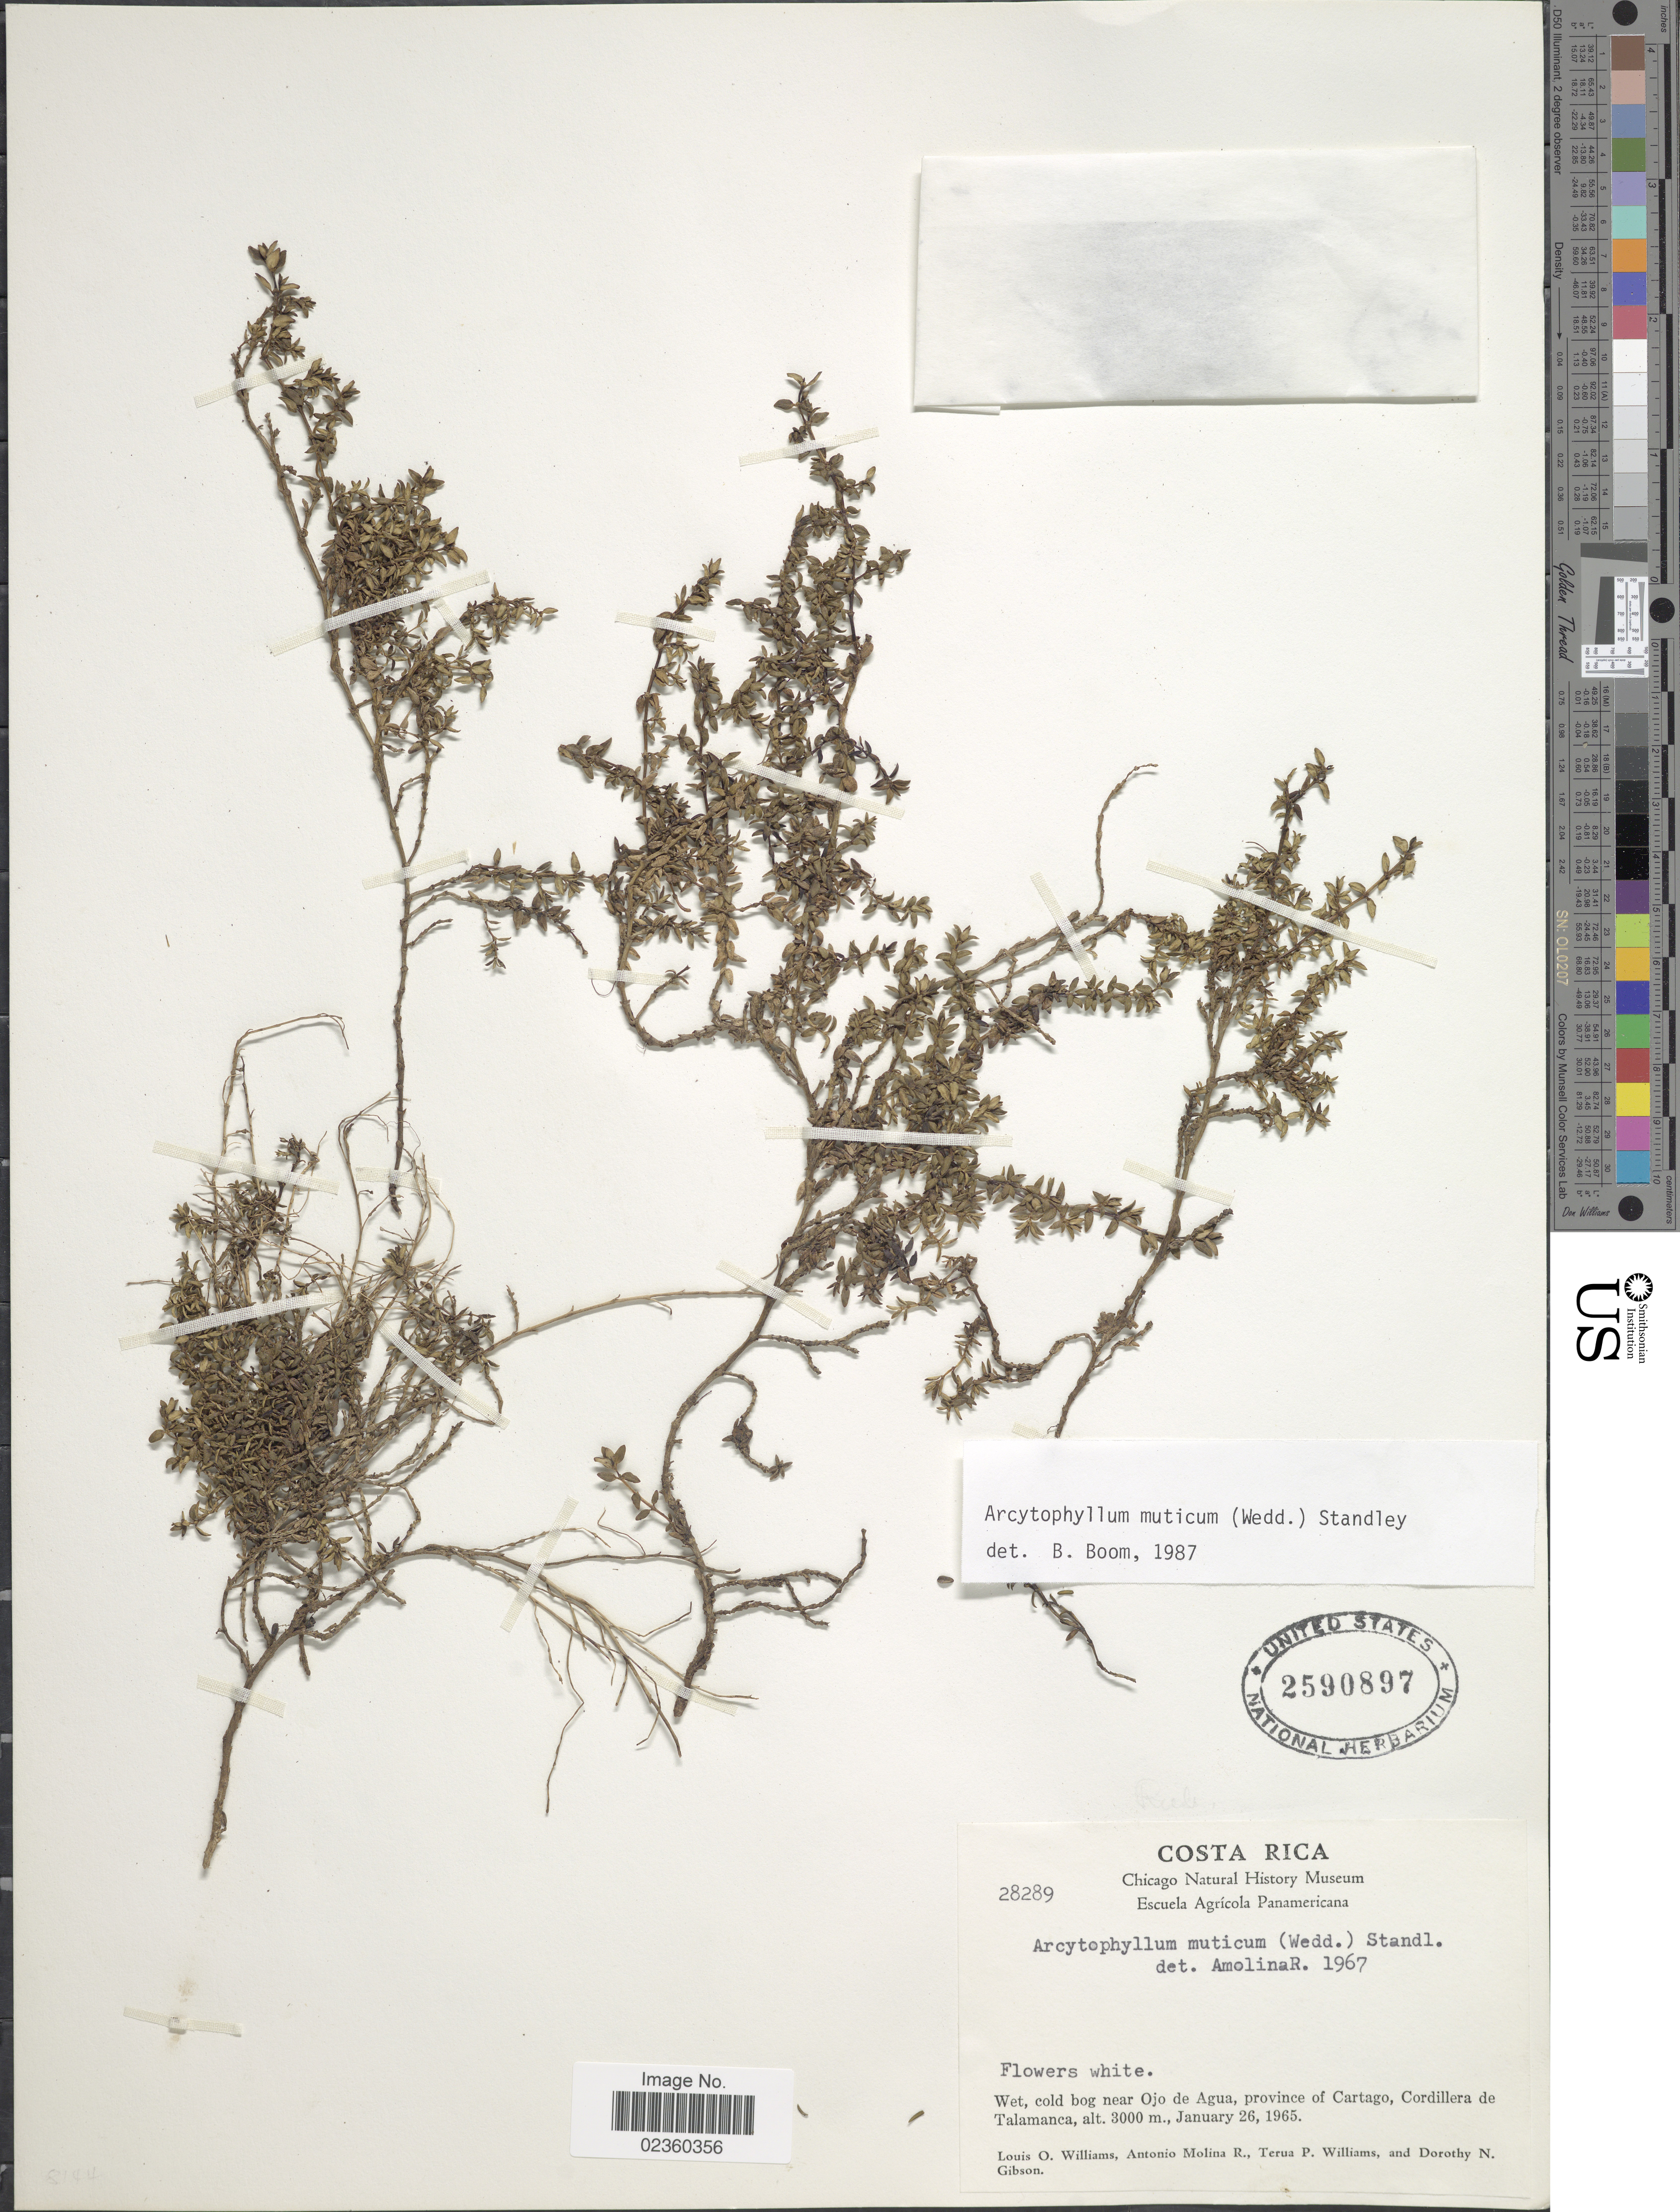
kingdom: Plantae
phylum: Tracheophyta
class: Magnoliopsida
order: Gentianales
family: Rubiaceae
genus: Arcytophyllum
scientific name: Arcytophyllum muticum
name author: (Wedd.) Standl.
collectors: L. O. Williams, A. Molina R., T. P. Williams & D. N. Gibson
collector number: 28289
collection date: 1965-01-26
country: Costa Rica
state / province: Cartago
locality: Wet, cold bog near Ojo de Agua, Cordillera de Talamanca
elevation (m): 3000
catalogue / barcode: US 2590897